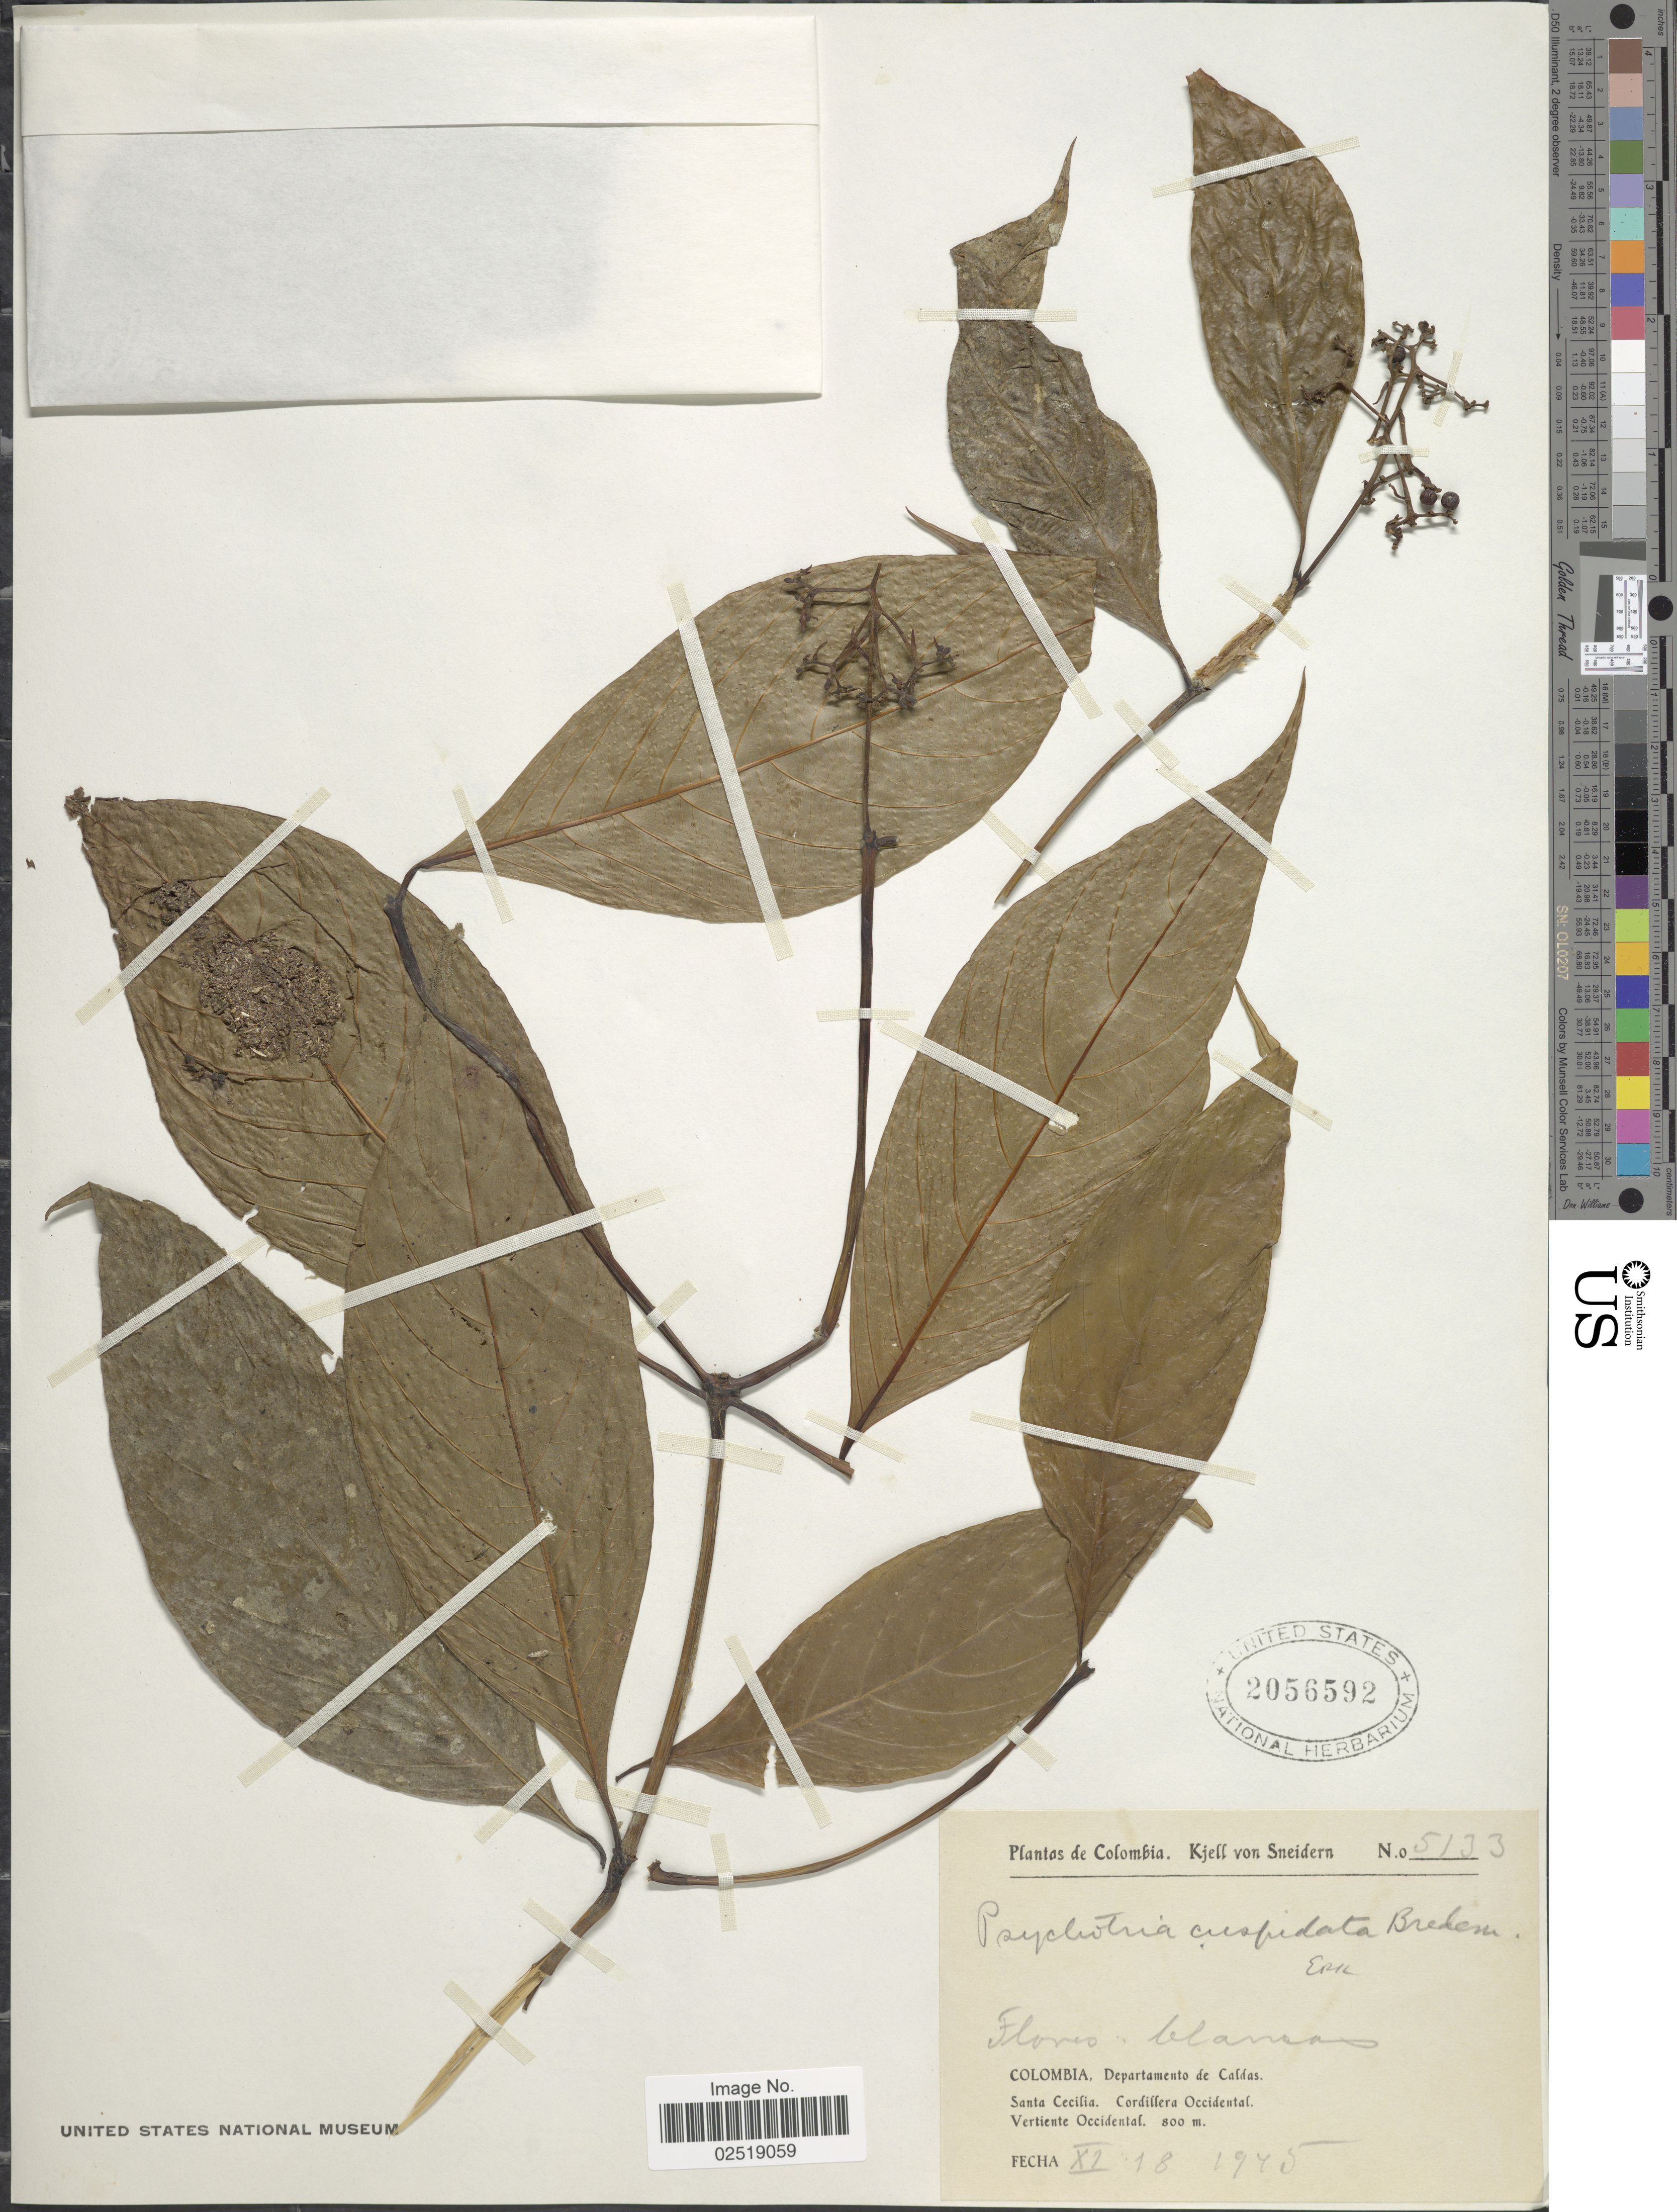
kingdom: Plantae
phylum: Tracheophyta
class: Magnoliopsida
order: Gentianales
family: Rubiaceae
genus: Psychotria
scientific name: Psychotria cuspidata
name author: Bredem. ex Schult.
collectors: K. von Sneidern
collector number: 5133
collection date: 1945-11-18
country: Colombia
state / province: Caldas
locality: Departamento de Caldas. Santa Cecilia. Cordillera Occidental. Vertiente Occidental.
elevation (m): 800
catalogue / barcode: US 2056592